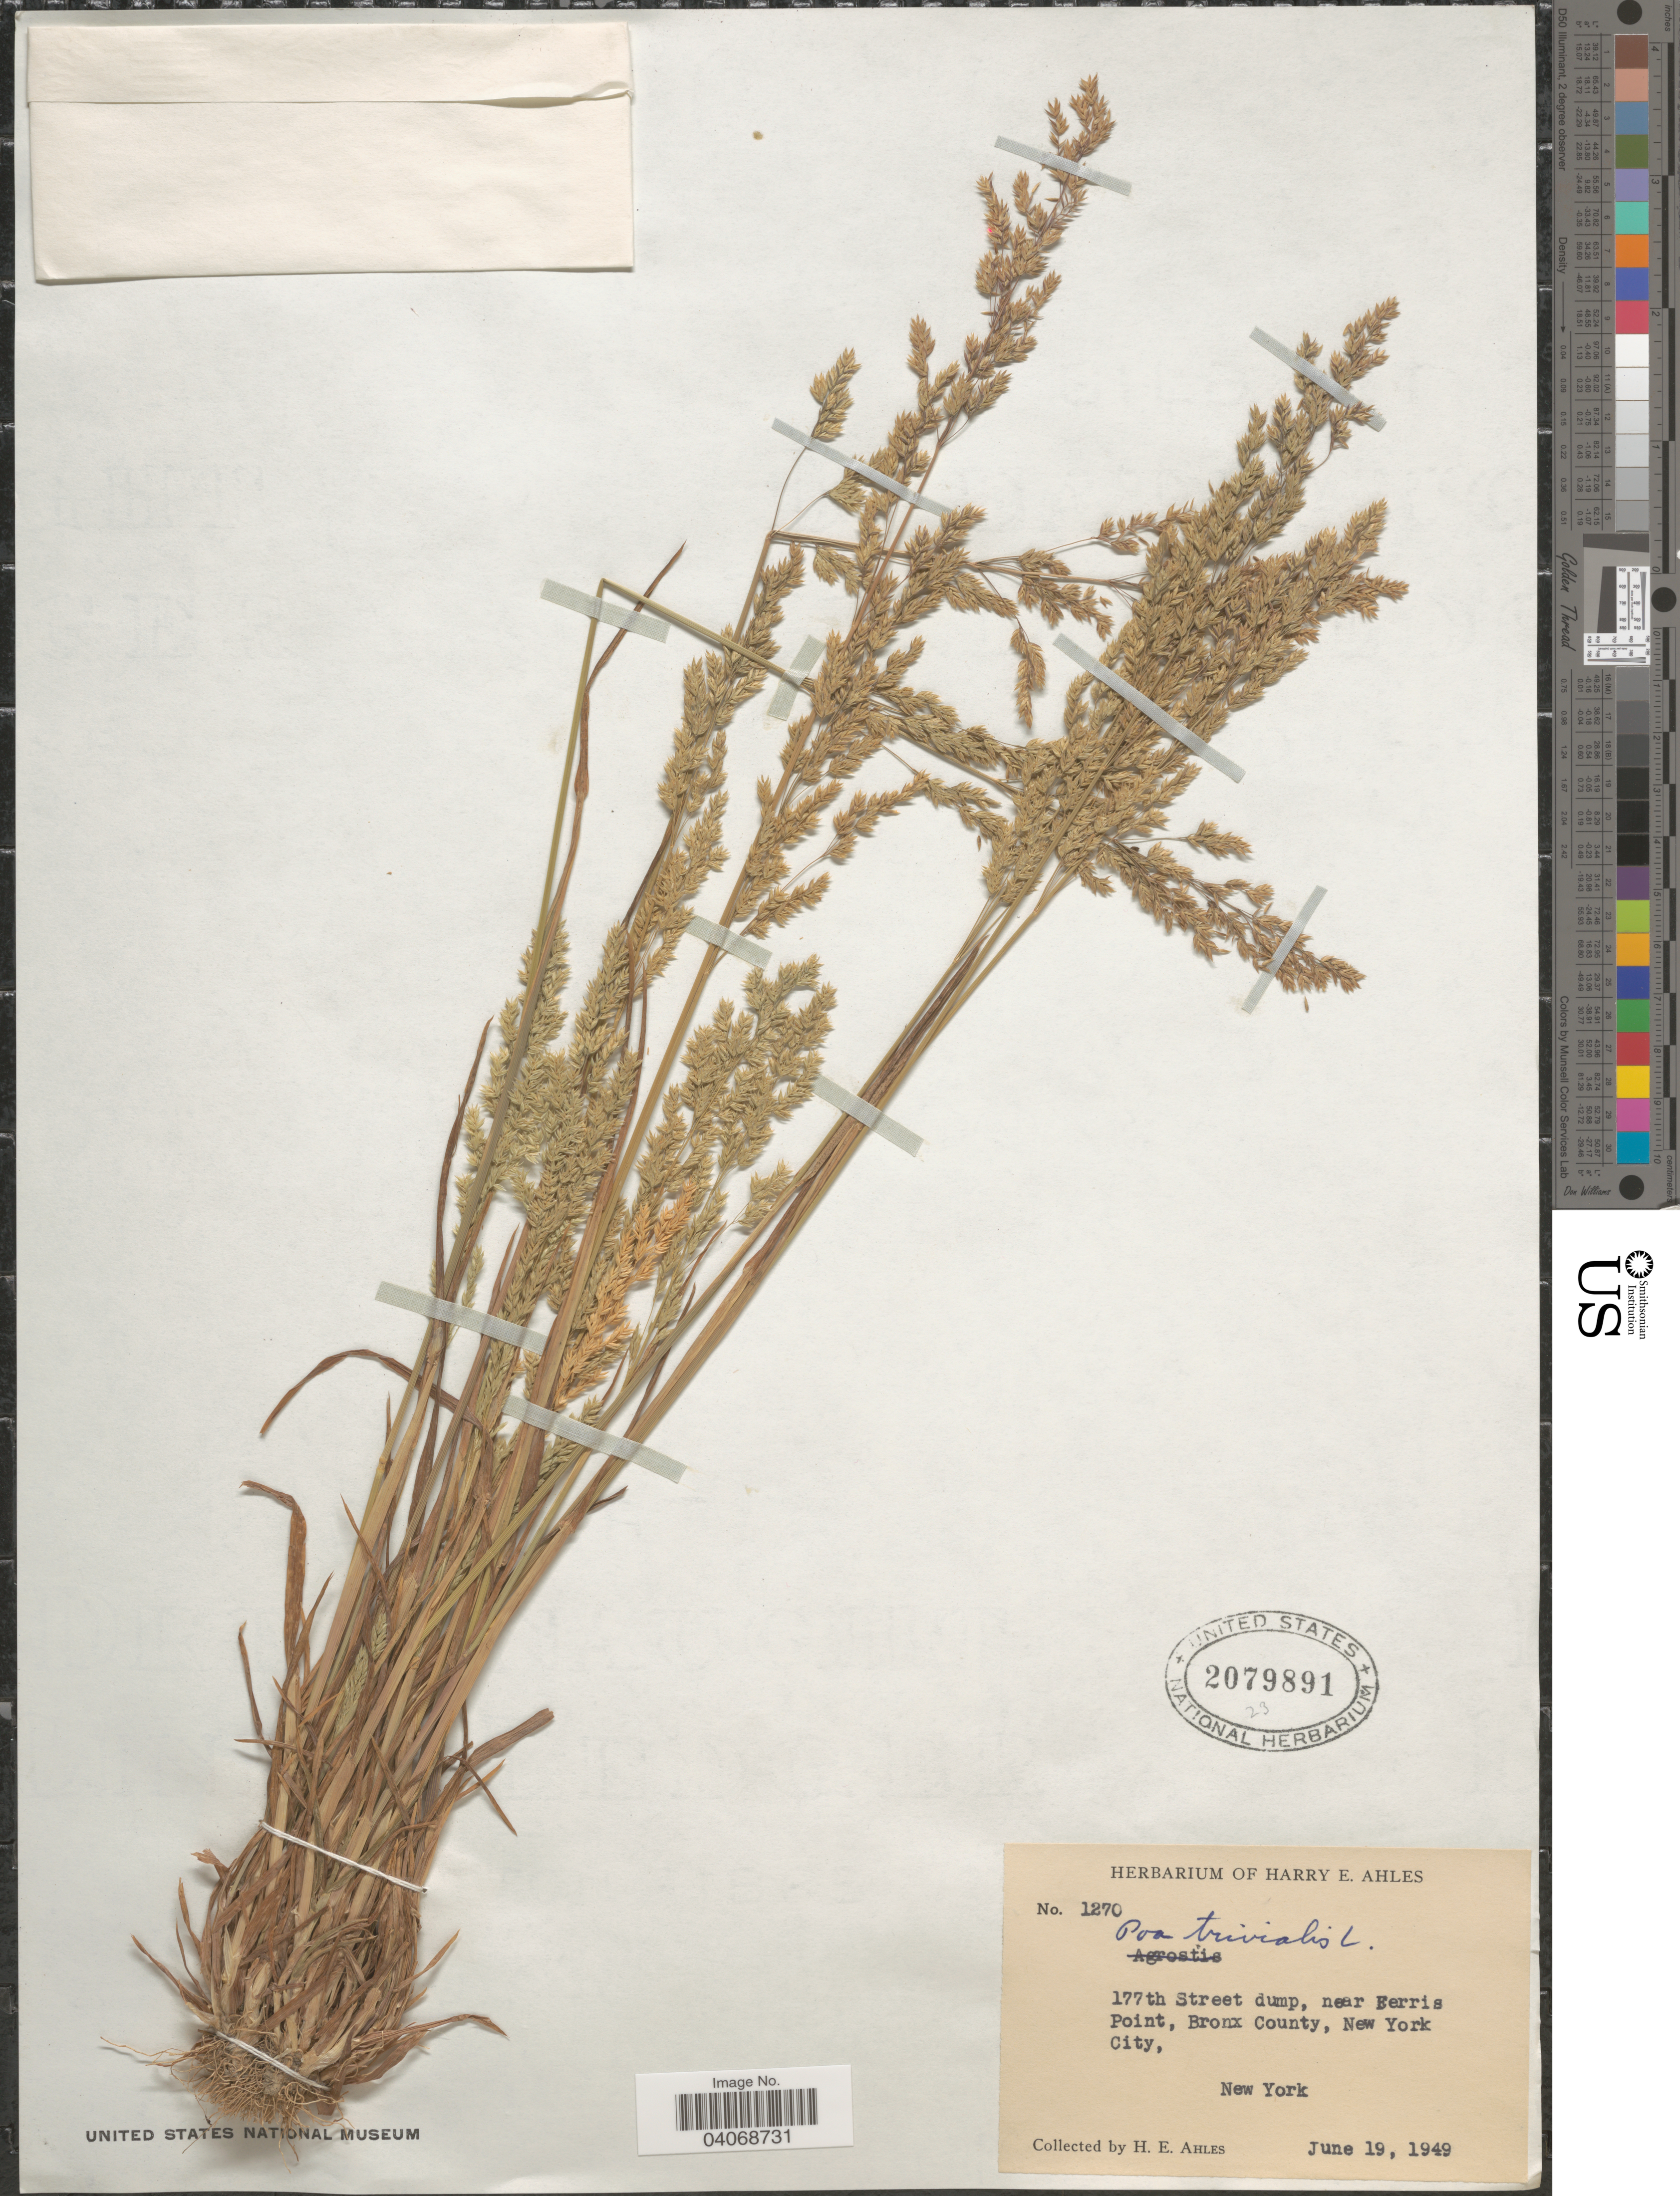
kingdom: Plantae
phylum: Tracheophyta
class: Liliopsida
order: Poales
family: Poaceae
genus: Poa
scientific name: Poa trivialis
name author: L.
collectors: H. E. Ahles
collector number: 1270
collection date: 1949-06-19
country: United States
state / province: New York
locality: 177th Street dump, near Berris Point, Bronx County, New York City.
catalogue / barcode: US 2079891